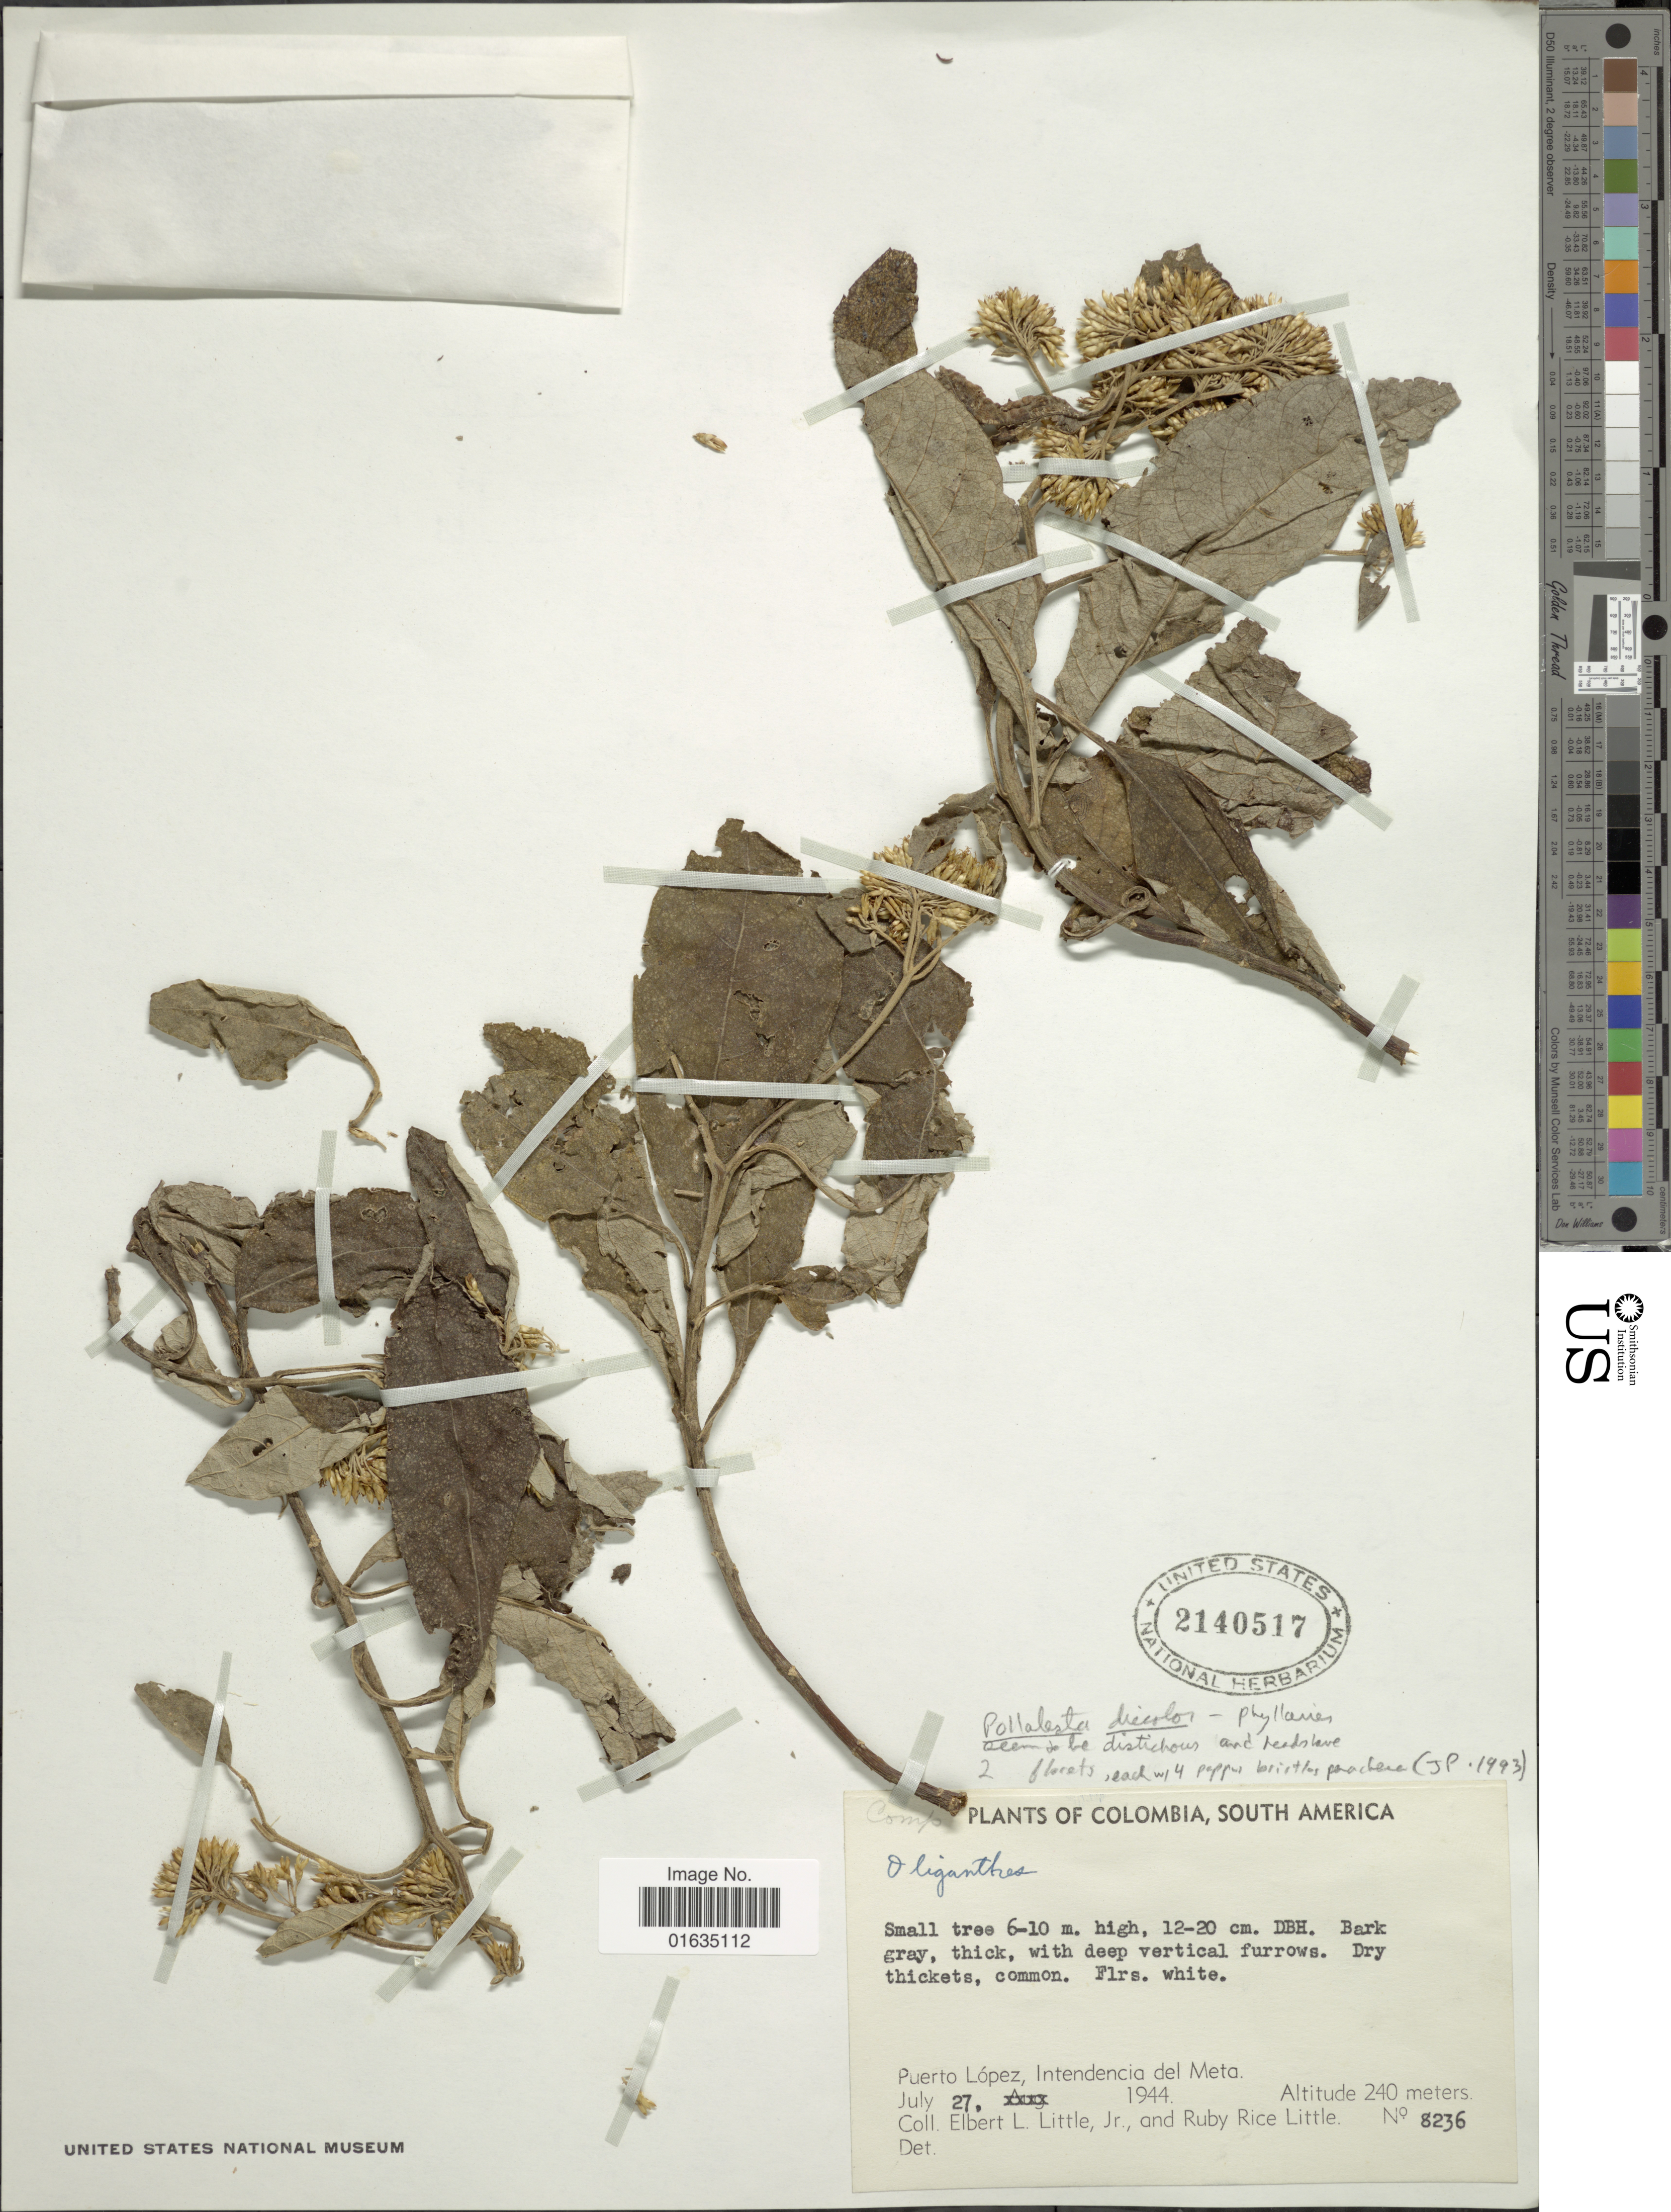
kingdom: Plantae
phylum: Tracheophyta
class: Magnoliopsida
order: Asterales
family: Asteraceae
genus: Pollalesta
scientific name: Pollalesta discolor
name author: (Kunth) Aristeg.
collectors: E. L. Little & R. R. Little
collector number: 8236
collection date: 1944-07-27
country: Colombia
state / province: Meta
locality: South America, Puerto Lopez, Intendencia del Meta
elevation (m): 240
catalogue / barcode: US 2140517